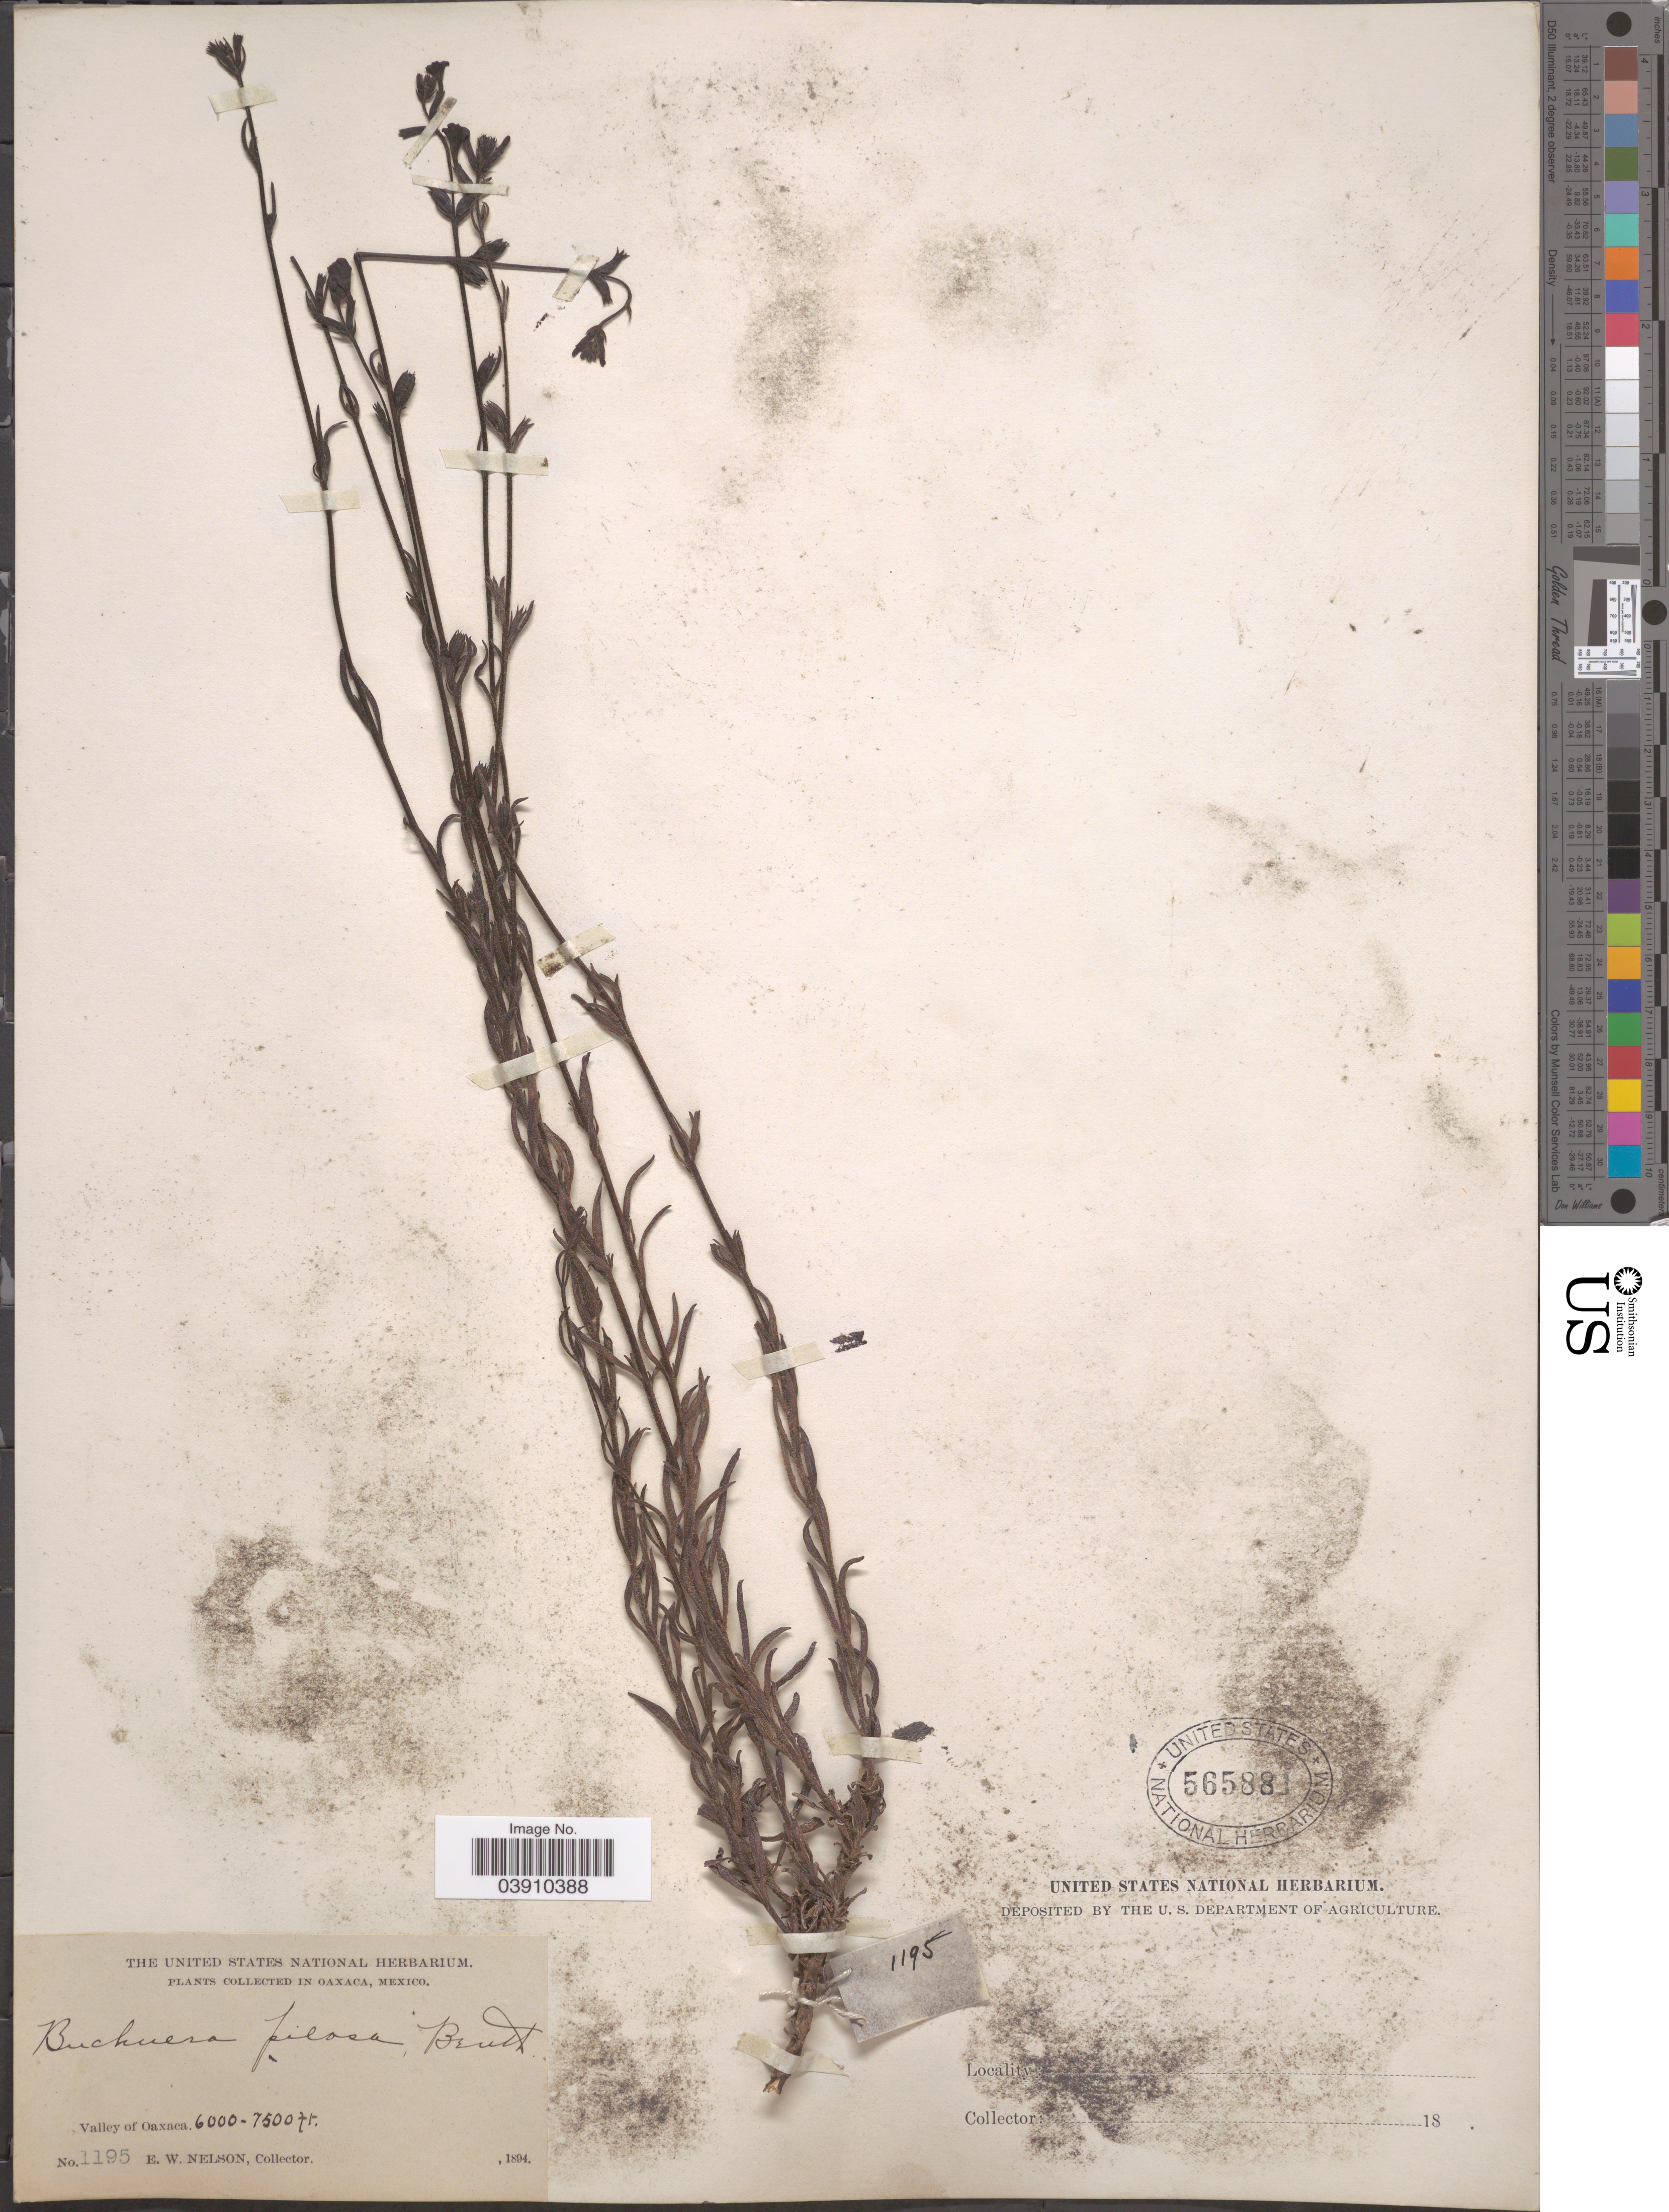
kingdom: Plantae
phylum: Tracheophyta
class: Magnoliopsida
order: Lamiales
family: Orobanchaceae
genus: Buchnera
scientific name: Buchnera pusilla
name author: Kunth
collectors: E. W. Nelson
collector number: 1195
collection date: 1894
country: Mexico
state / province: Oaxaca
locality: Valley of Oaxaca.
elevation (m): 1829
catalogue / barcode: US 56588